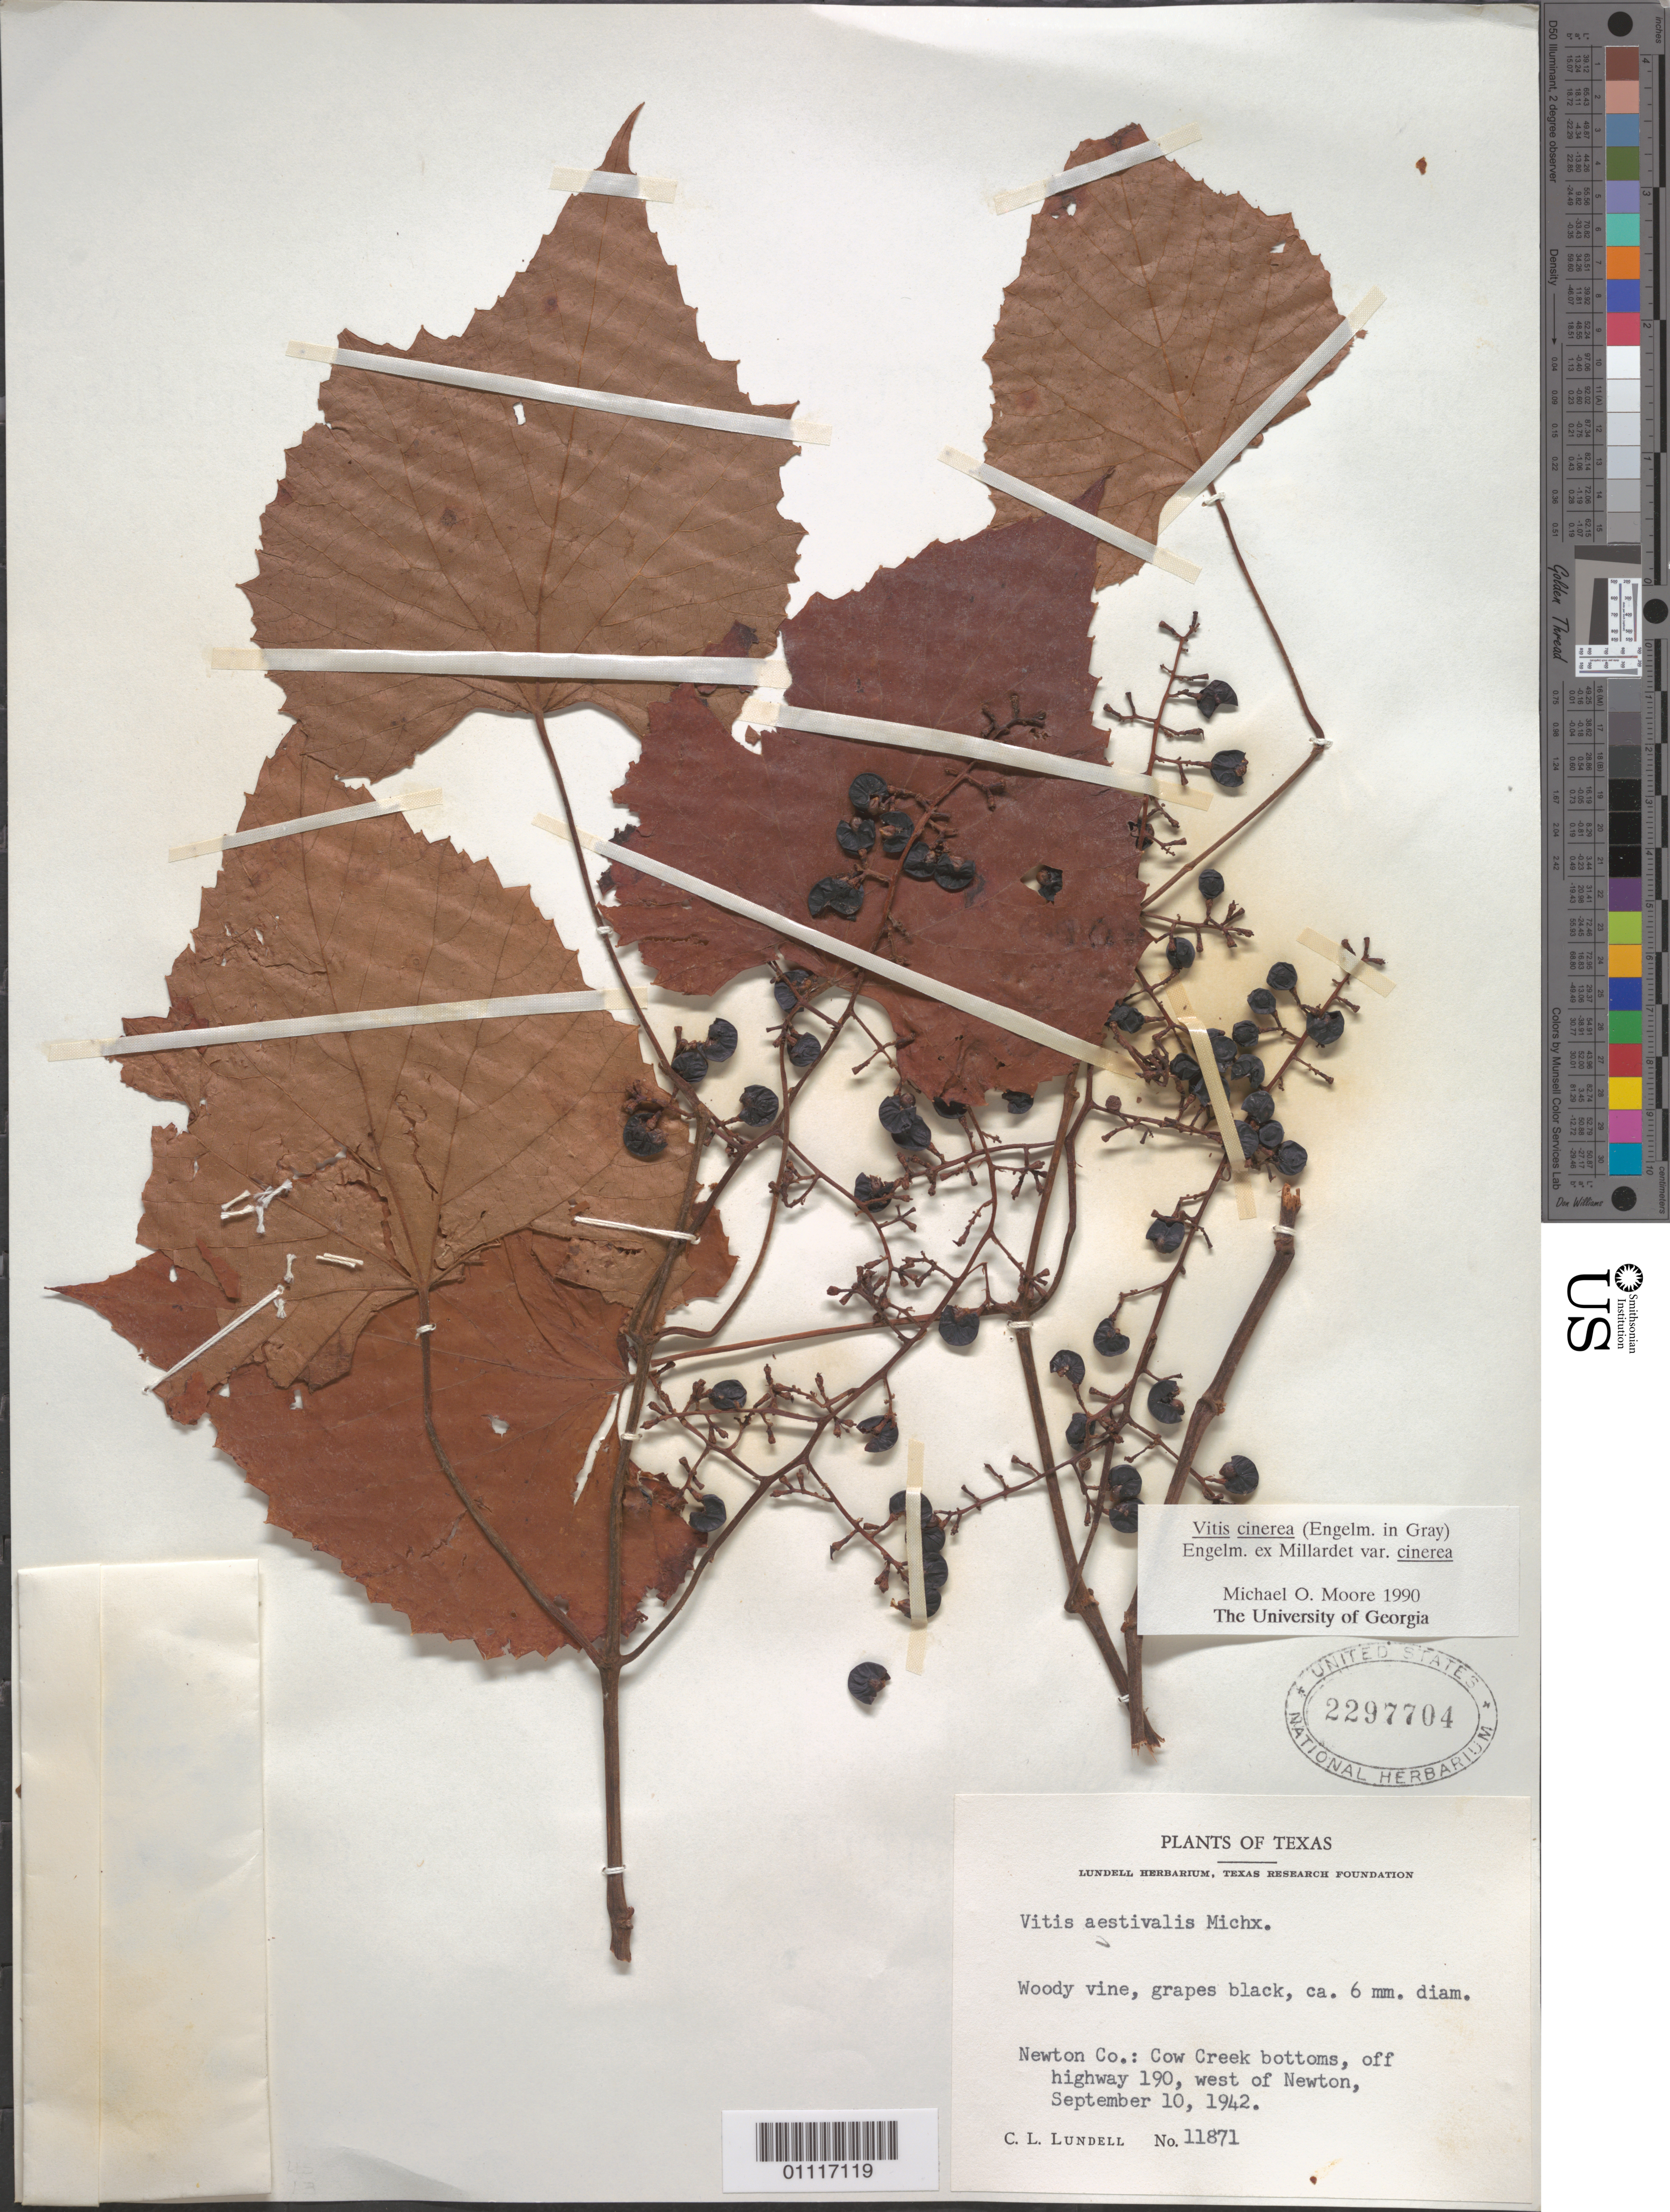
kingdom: Plantae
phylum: Tracheophyta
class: Magnoliopsida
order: Vitales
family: Vitaceae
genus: Vitis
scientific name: Vitis cinerea var. cinerea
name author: (Engelm.) Engelm. ex Millardet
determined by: Moore, M. O.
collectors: C. L. Lundell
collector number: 11871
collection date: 1942-09-10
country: United States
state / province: Texas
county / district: Newton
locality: Cow Creek bottoms, off highway 190, west of Newton.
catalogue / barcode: US 2297704